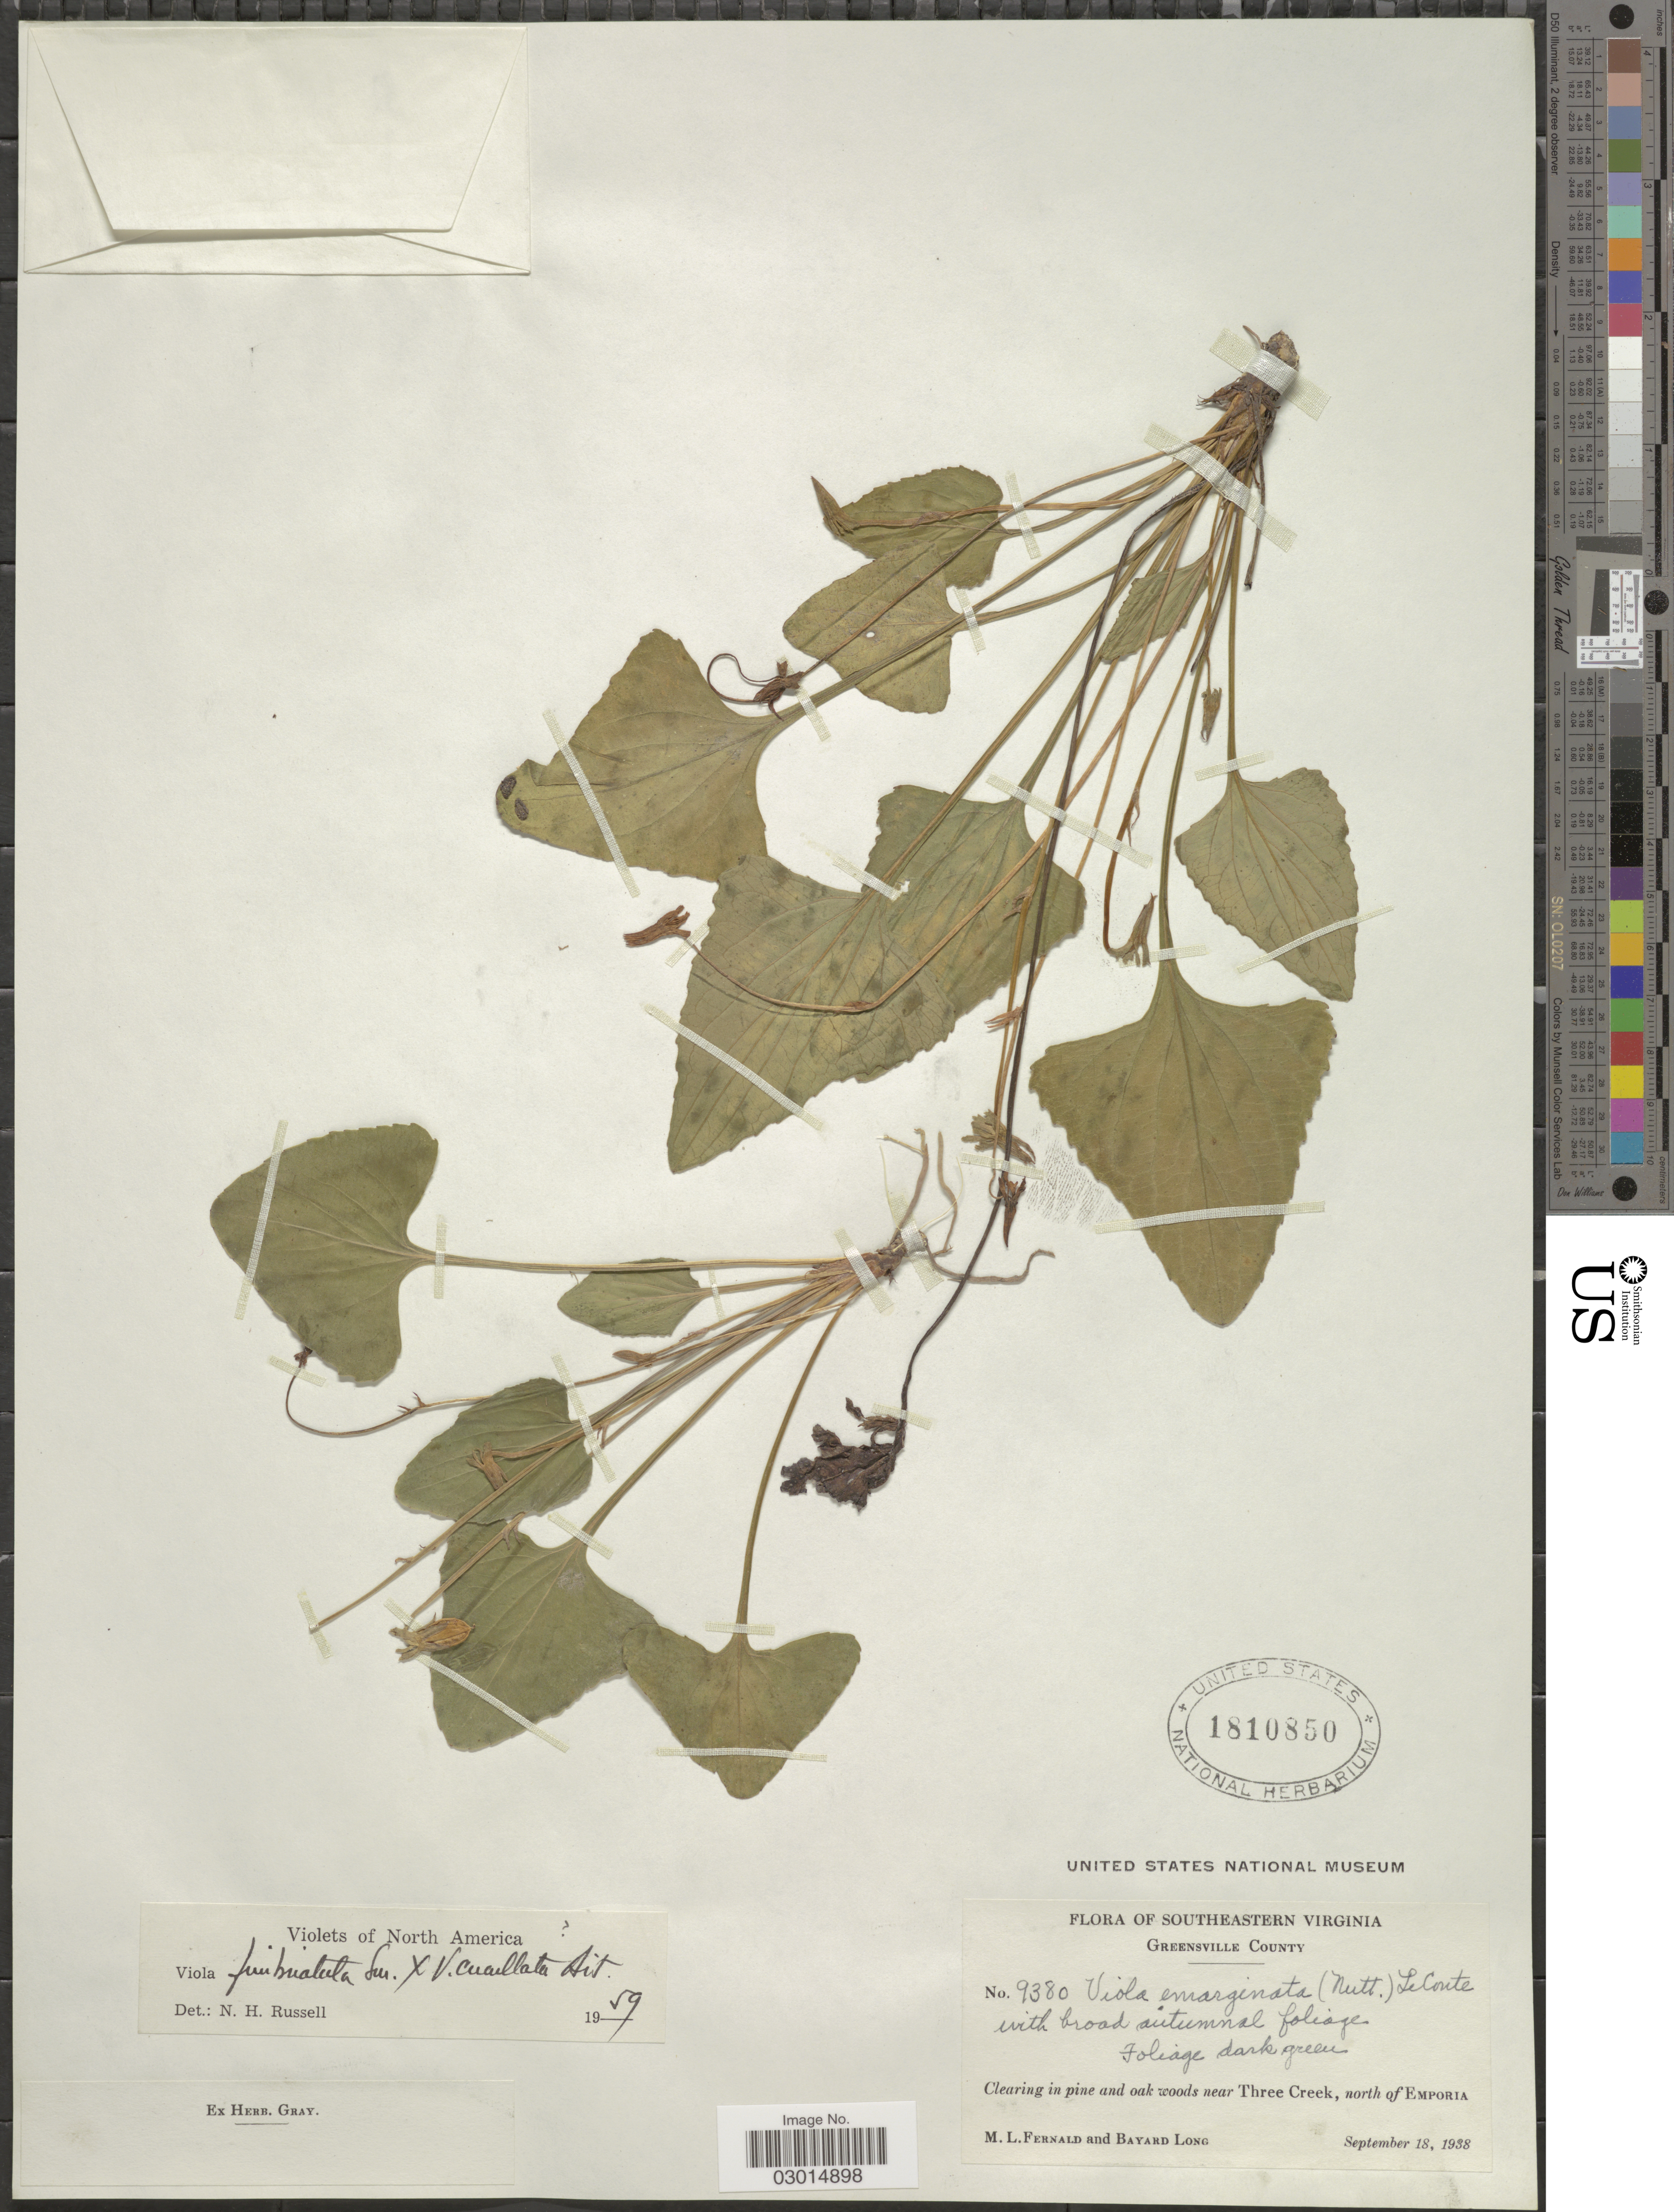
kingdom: Plantae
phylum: Tracheophyta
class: Magnoliopsida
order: Malpighiales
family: Violaceae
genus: Viola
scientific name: Viola fimbriatula x V. cucullata Aiton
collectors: M. L. Fernald & B. Long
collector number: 9380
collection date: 1938-09-18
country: United States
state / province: Virginia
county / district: Greensville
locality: Southeastern Virginia. Greensville County. Clearing in pine and oak woods near Three Creek, north of Emporia.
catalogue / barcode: US 1810850